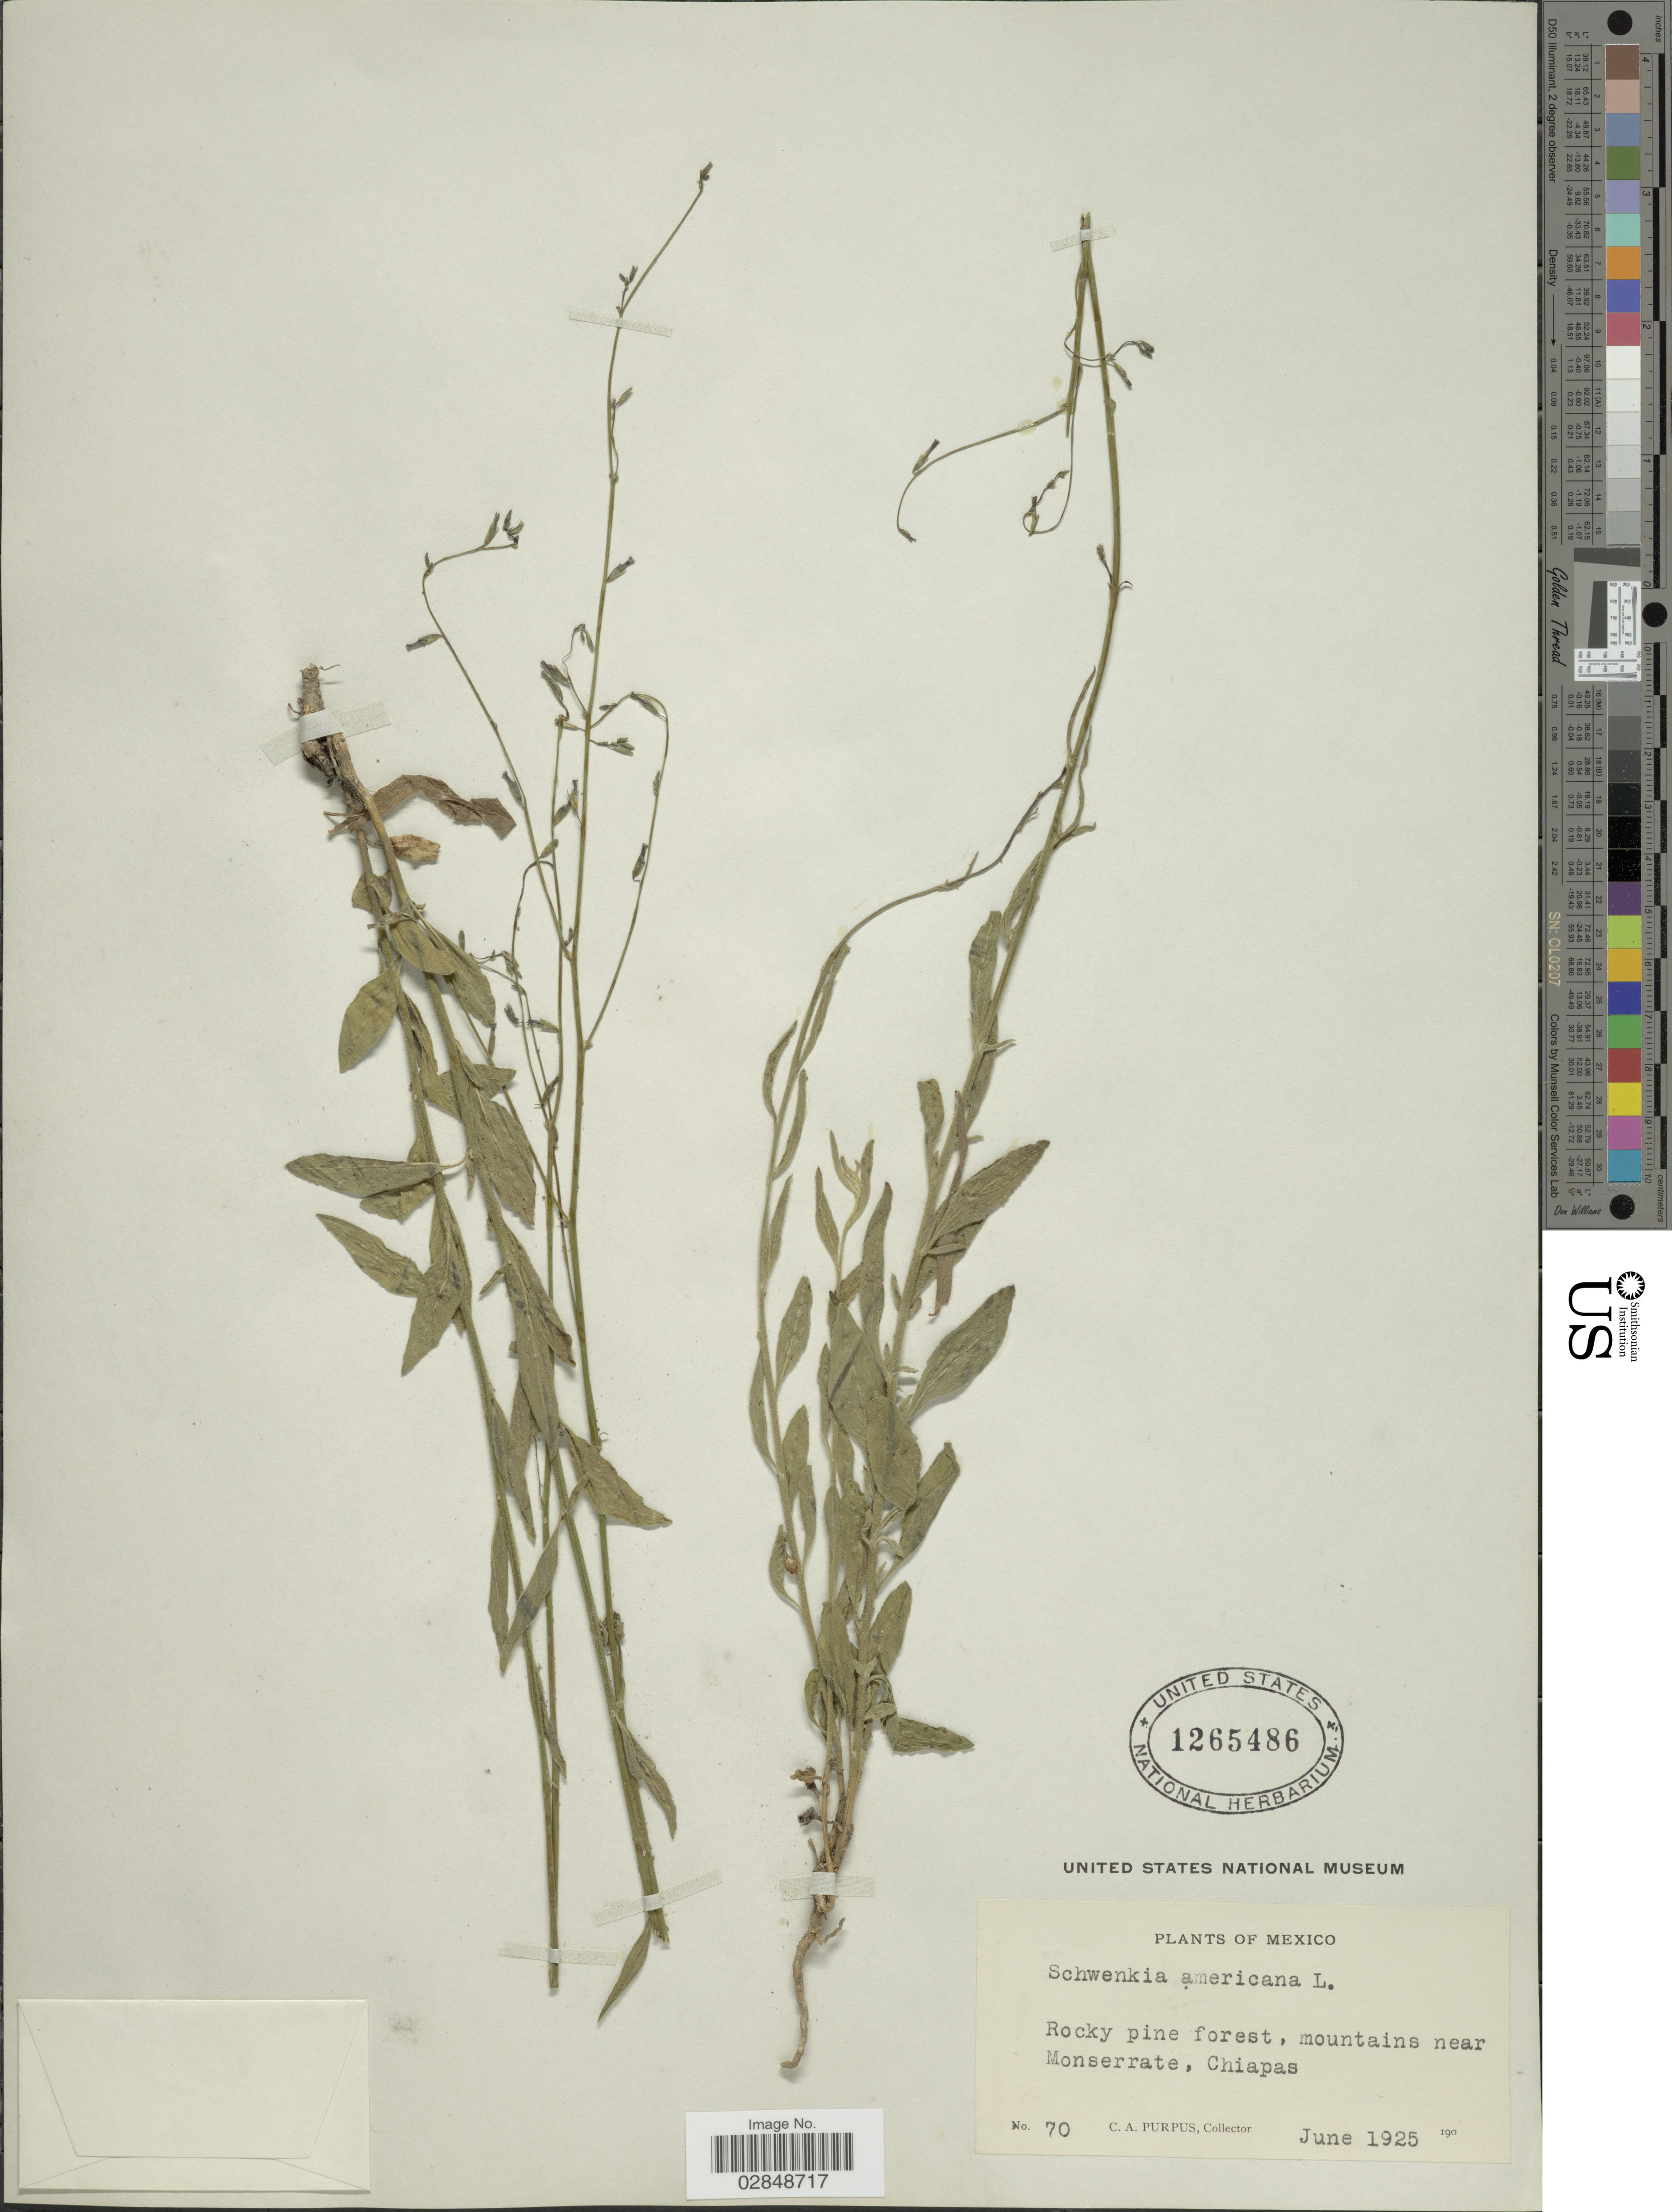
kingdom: Plantae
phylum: Tracheophyta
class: Magnoliopsida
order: Solanales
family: Solanaceae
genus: Schwenckia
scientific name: Schwenckia americana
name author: L.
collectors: C. A. Purpus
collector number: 70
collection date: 1925-06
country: Mexico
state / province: Chiapas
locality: Rocky pine forest, mountains near Monserrate.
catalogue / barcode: US 1265486